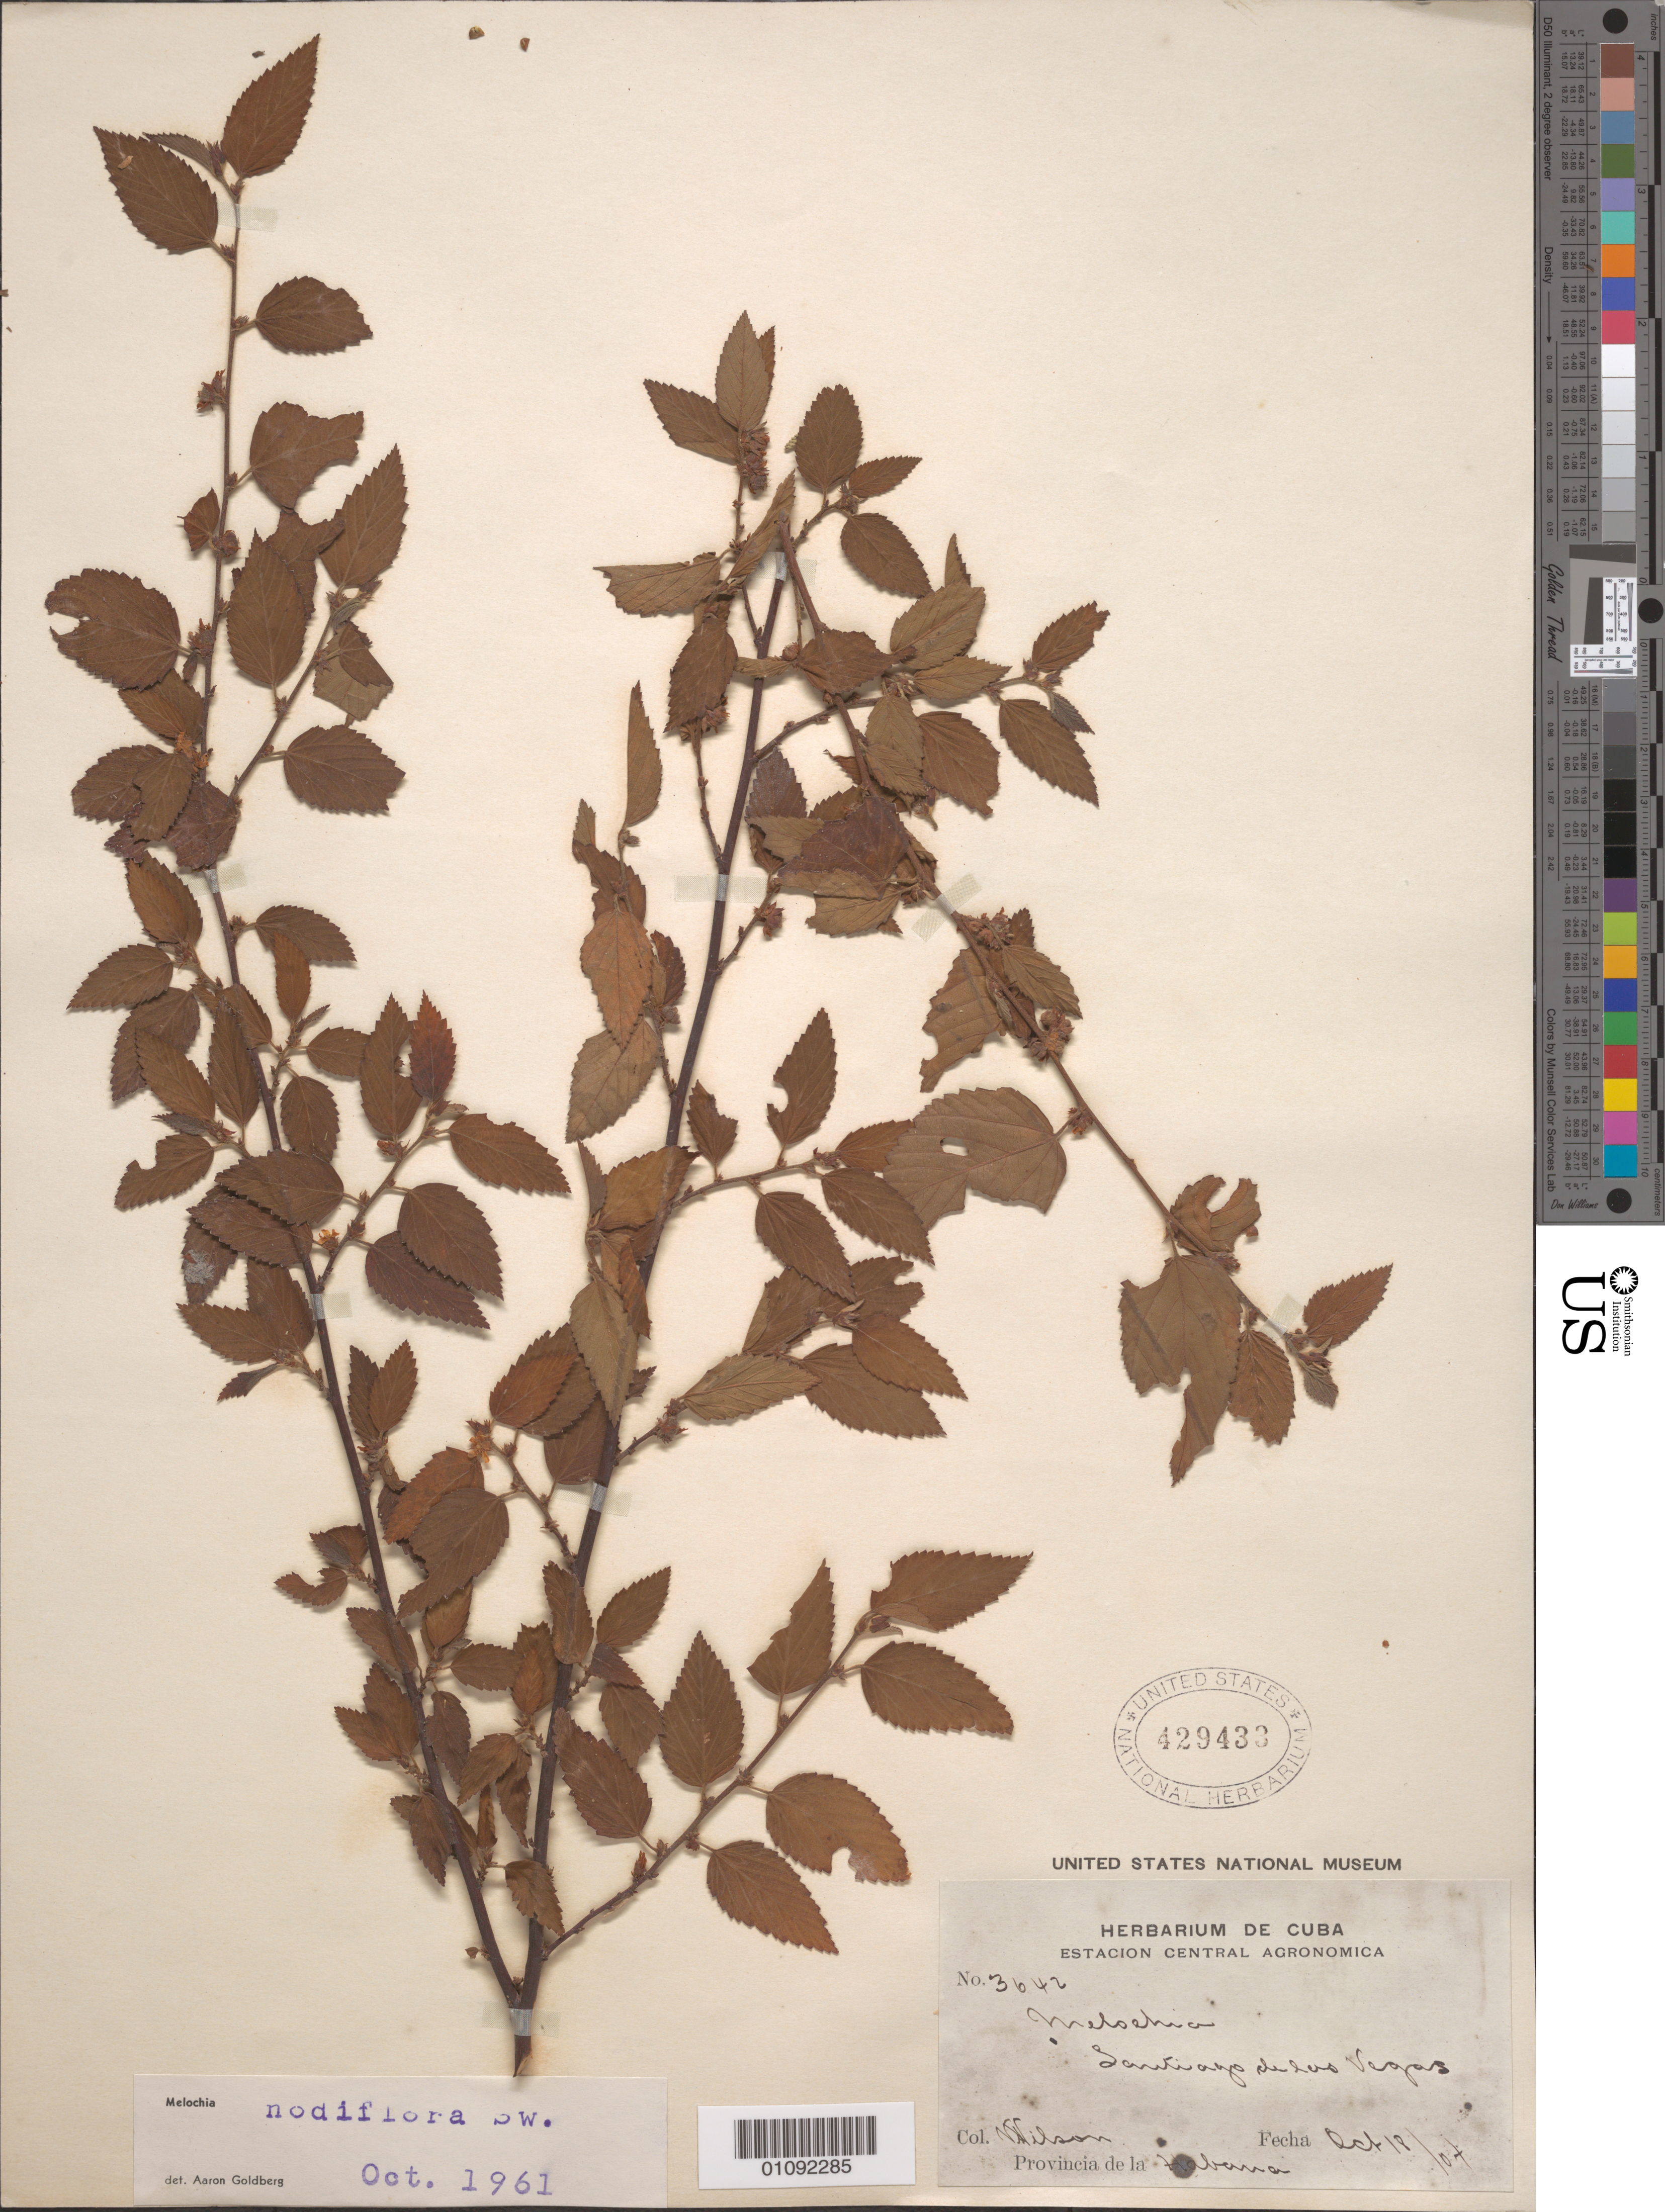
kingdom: Plantae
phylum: Tracheophyta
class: Magnoliopsida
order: Malvales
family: Malvaceae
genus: Melochia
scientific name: Melochia nodiflora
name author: Sw.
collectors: -- Wilson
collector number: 3642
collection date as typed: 18 Oct 1904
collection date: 1904-10-18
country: Cuba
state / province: La Habana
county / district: Municipio Boyeros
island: Cuba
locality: Santiago de las Vegas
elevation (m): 97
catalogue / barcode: US 429433